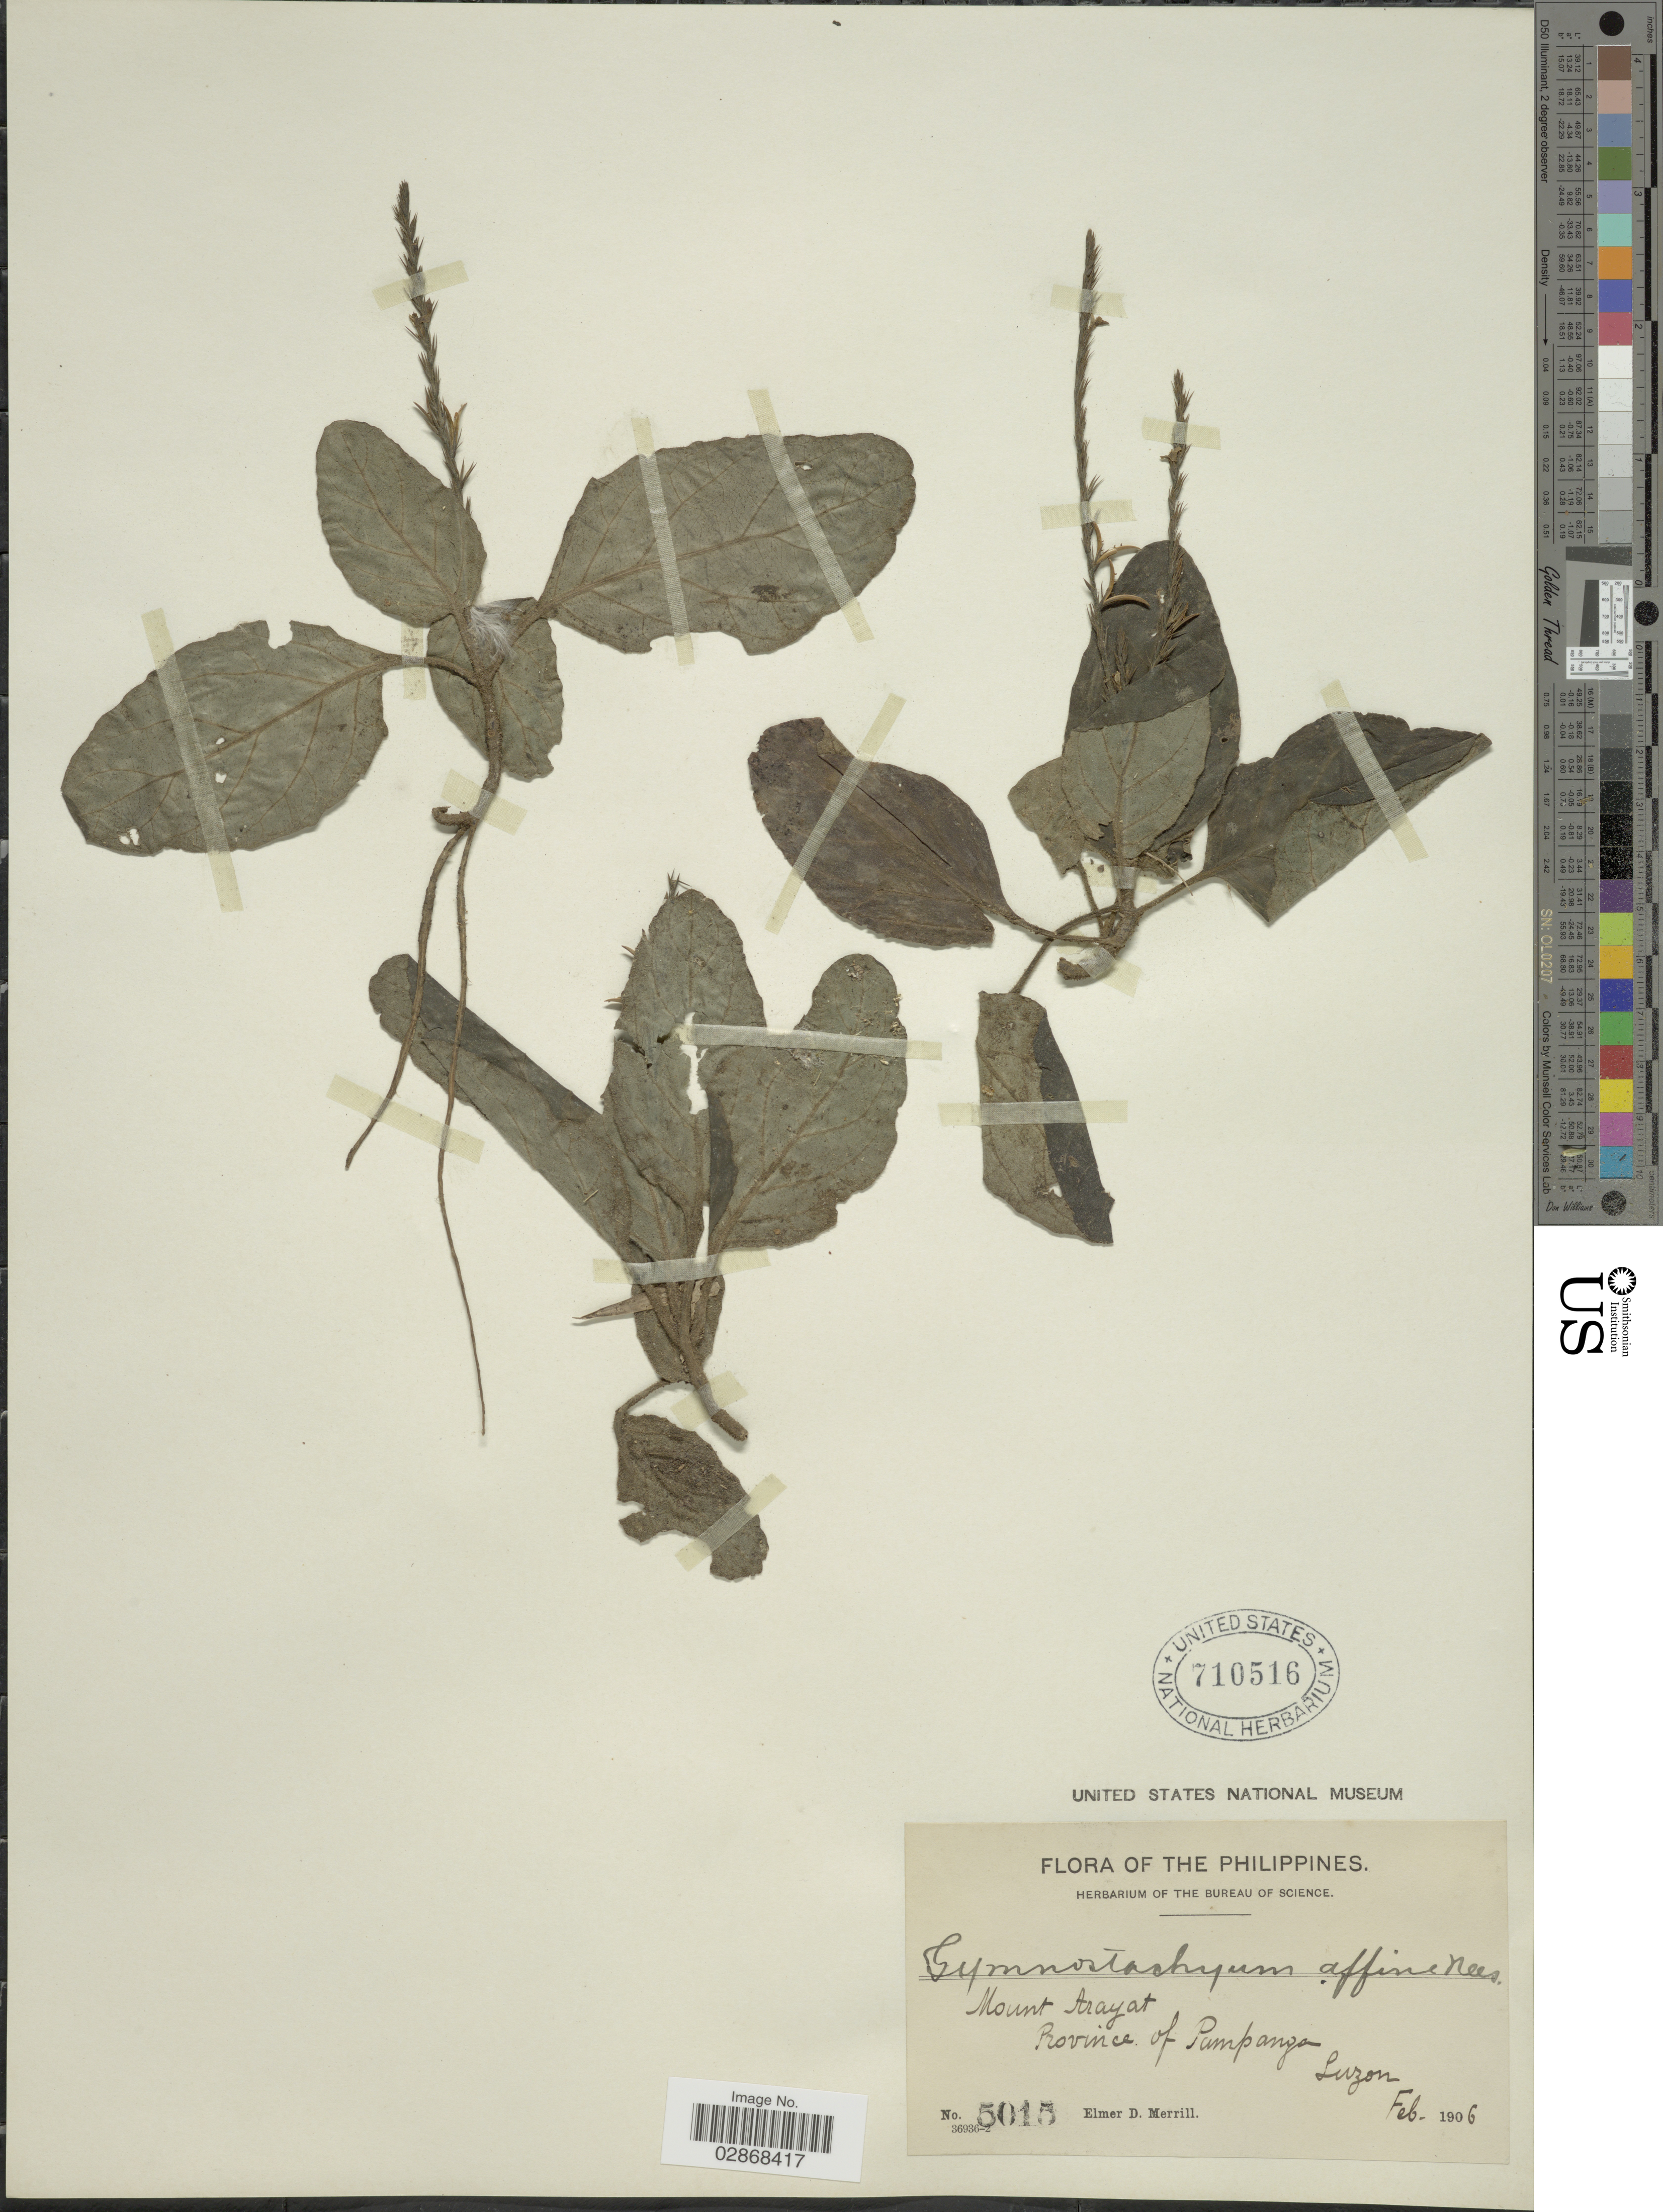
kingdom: Plantae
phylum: Tracheophyta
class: Magnoliopsida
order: Lamiales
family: Acanthaceae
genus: Gymnostachyum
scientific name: Gymnostachyum affine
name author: Nees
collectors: E. D. Merrill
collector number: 5015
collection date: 1906-02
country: Philippines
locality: Mount Arayat. Province of Pampanga. Luzon.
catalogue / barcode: US 710516